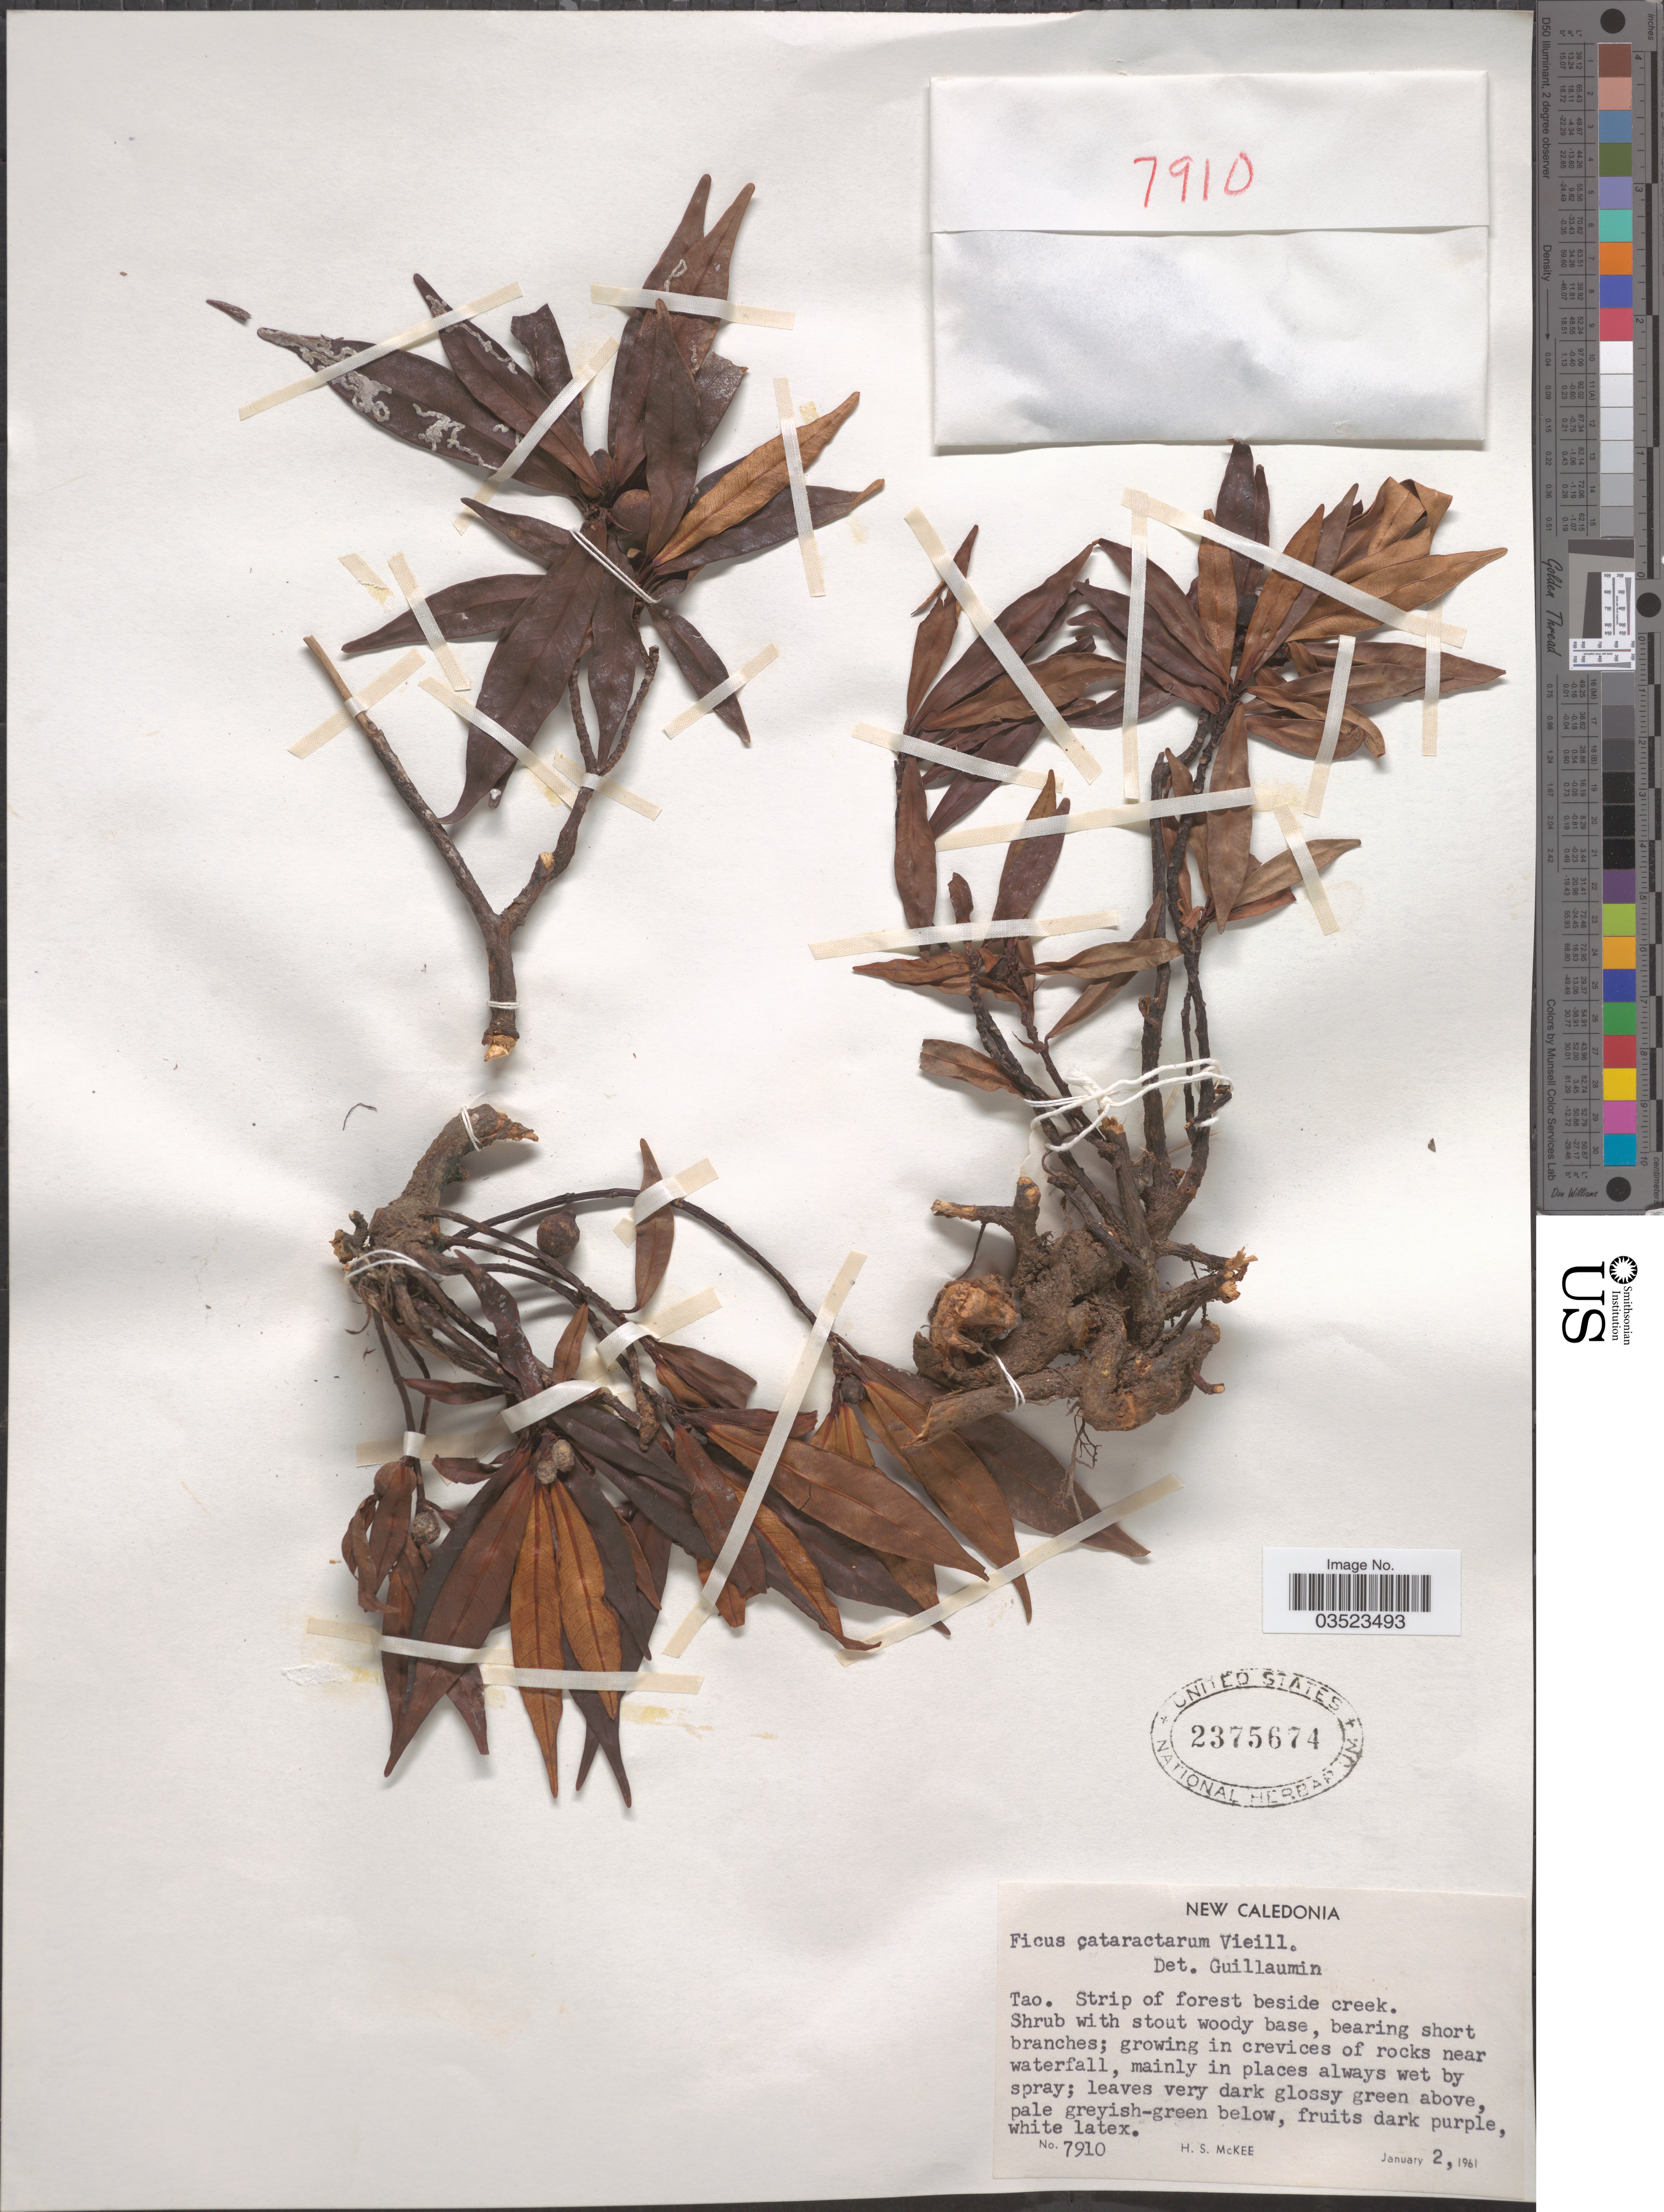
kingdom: Plantae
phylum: Tracheophyta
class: Magnoliopsida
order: Rosales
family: Moraceae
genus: Ficus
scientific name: Ficus cataractorum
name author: Vieill. ex Bureau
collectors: H. S. McKee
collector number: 7910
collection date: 1961-01-02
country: New Caledonia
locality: Tao. Strip of forest beside creek.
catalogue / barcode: US 2375674